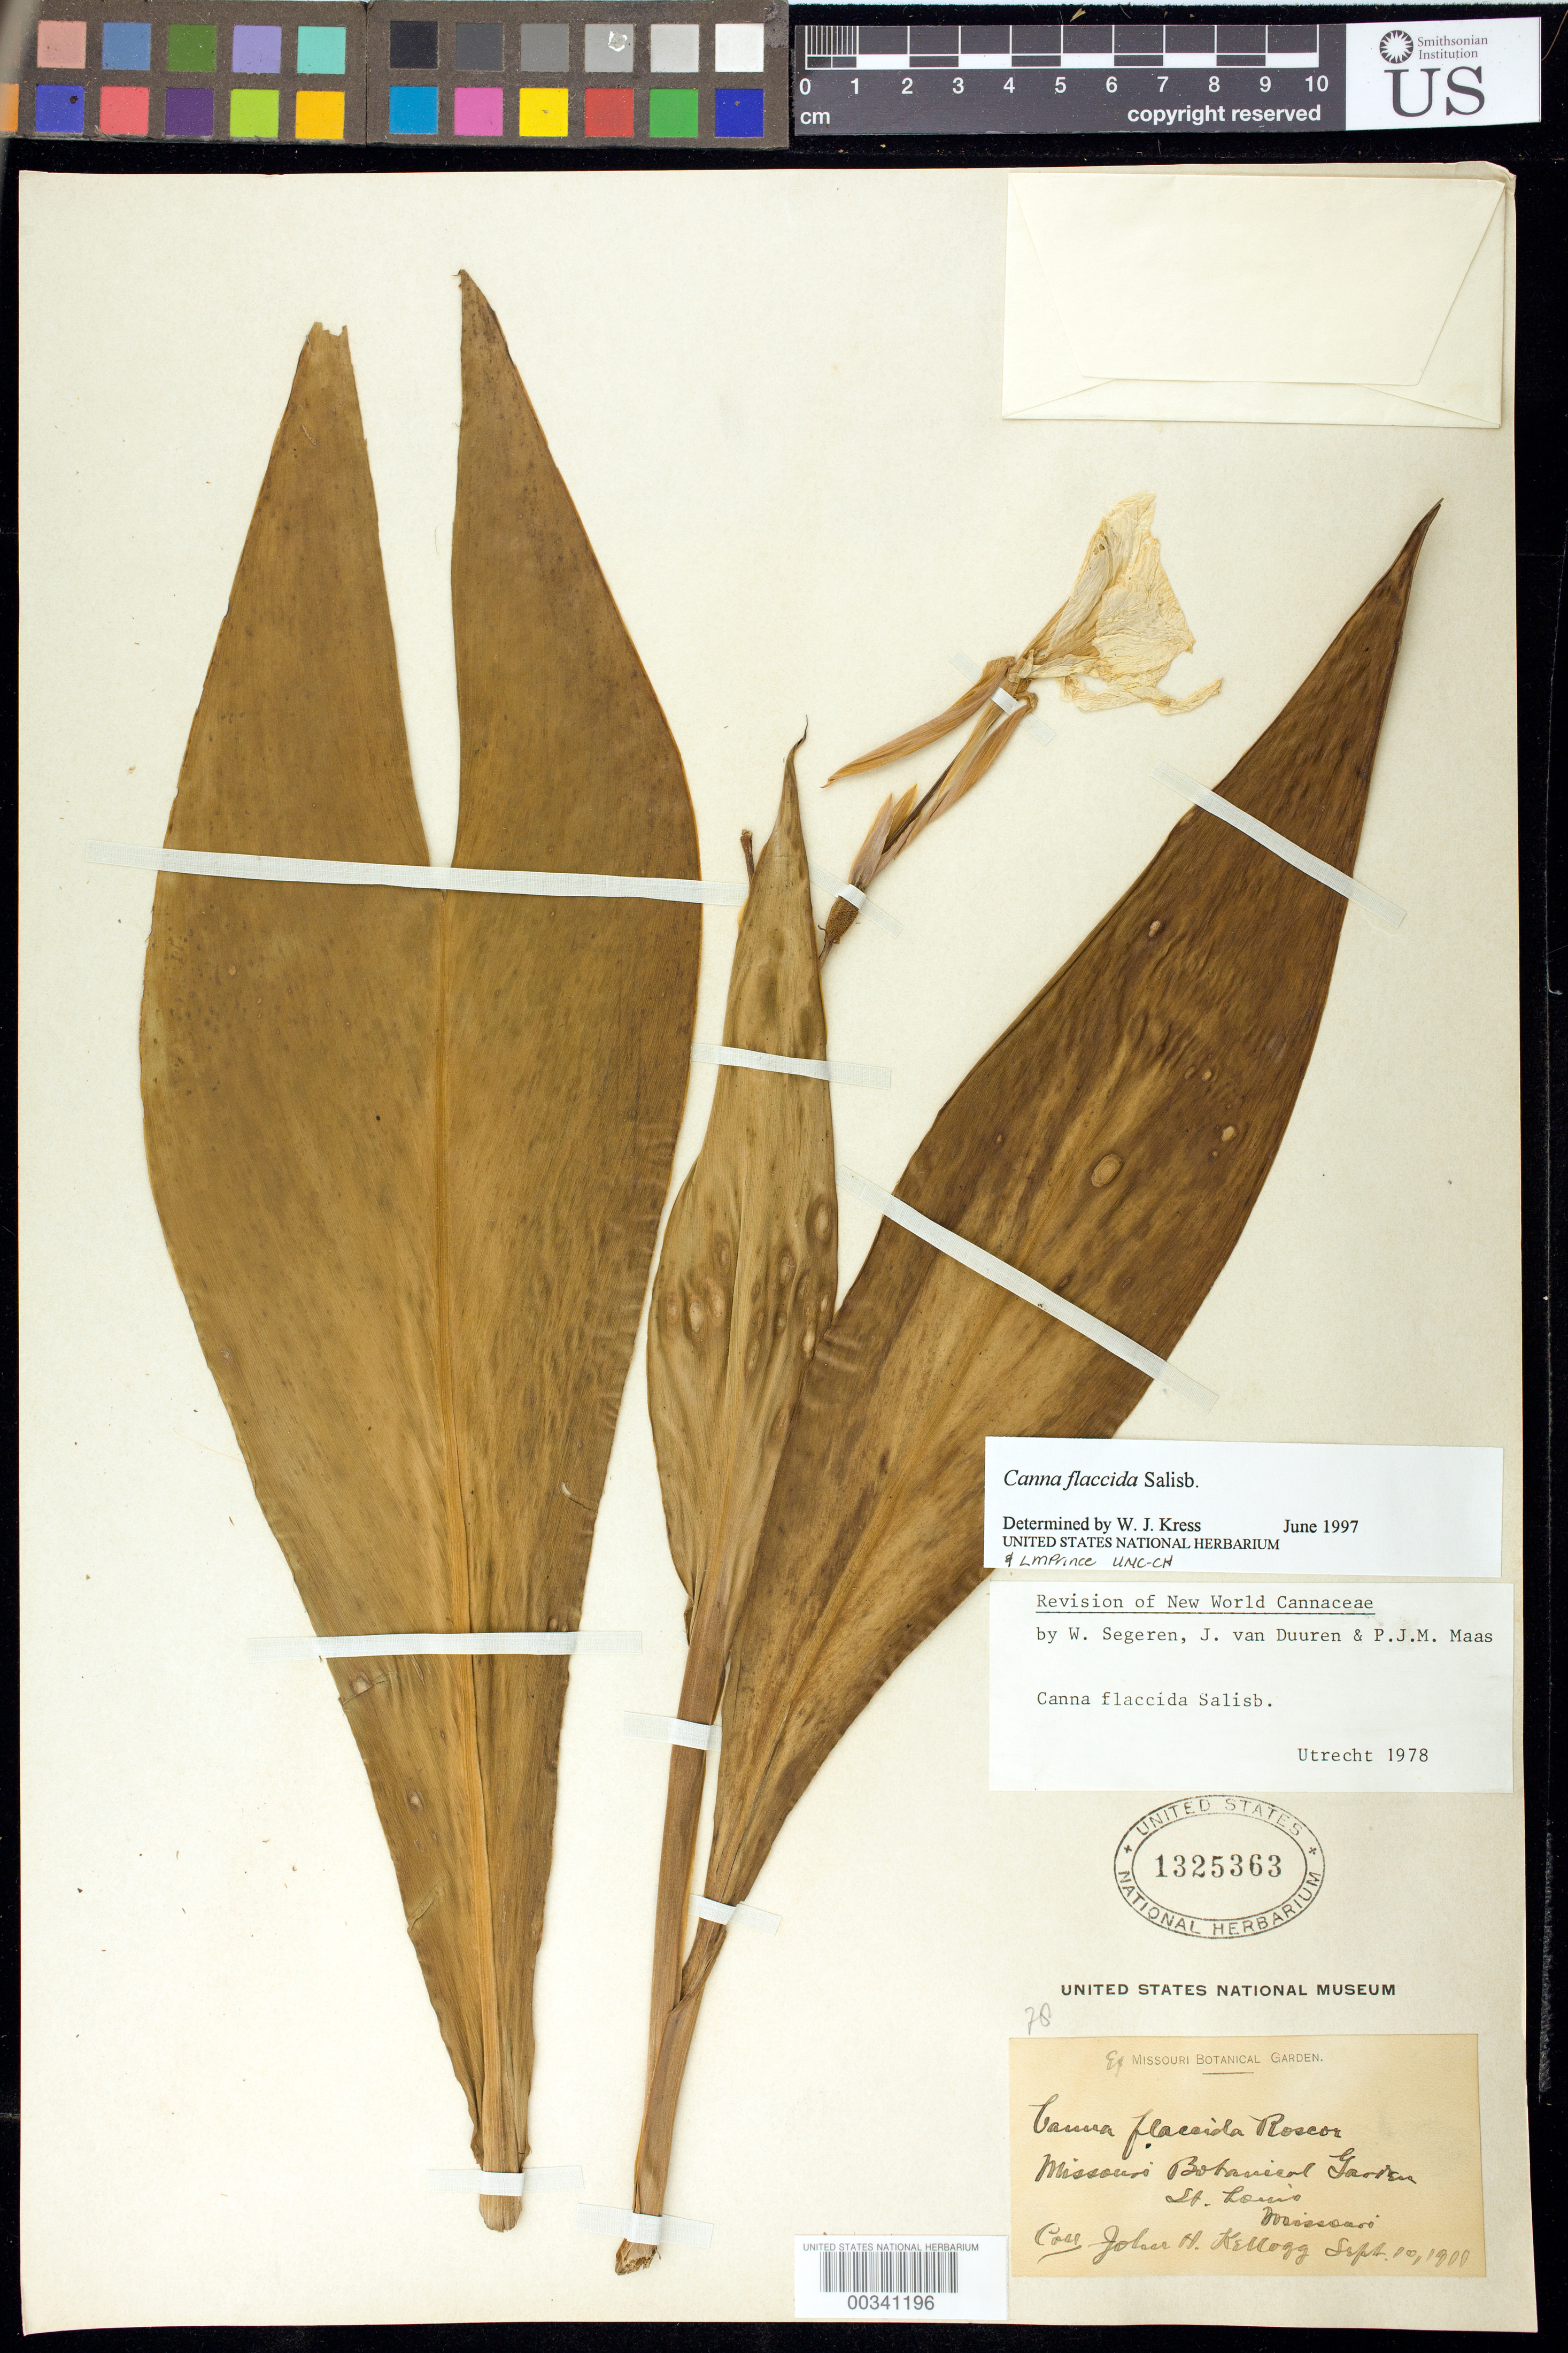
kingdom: Plantae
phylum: Tracheophyta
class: Liliopsida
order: Zingiberales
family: Cannaceae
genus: Canna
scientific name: Canna flaccida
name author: Salisb.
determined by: Segeren, W.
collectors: J. H. Kellogg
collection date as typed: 10 Sep 1900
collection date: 1900-09-10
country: United States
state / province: Missouri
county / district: Saint Louis City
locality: Missouri botanical garden, st. louis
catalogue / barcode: US 1325363